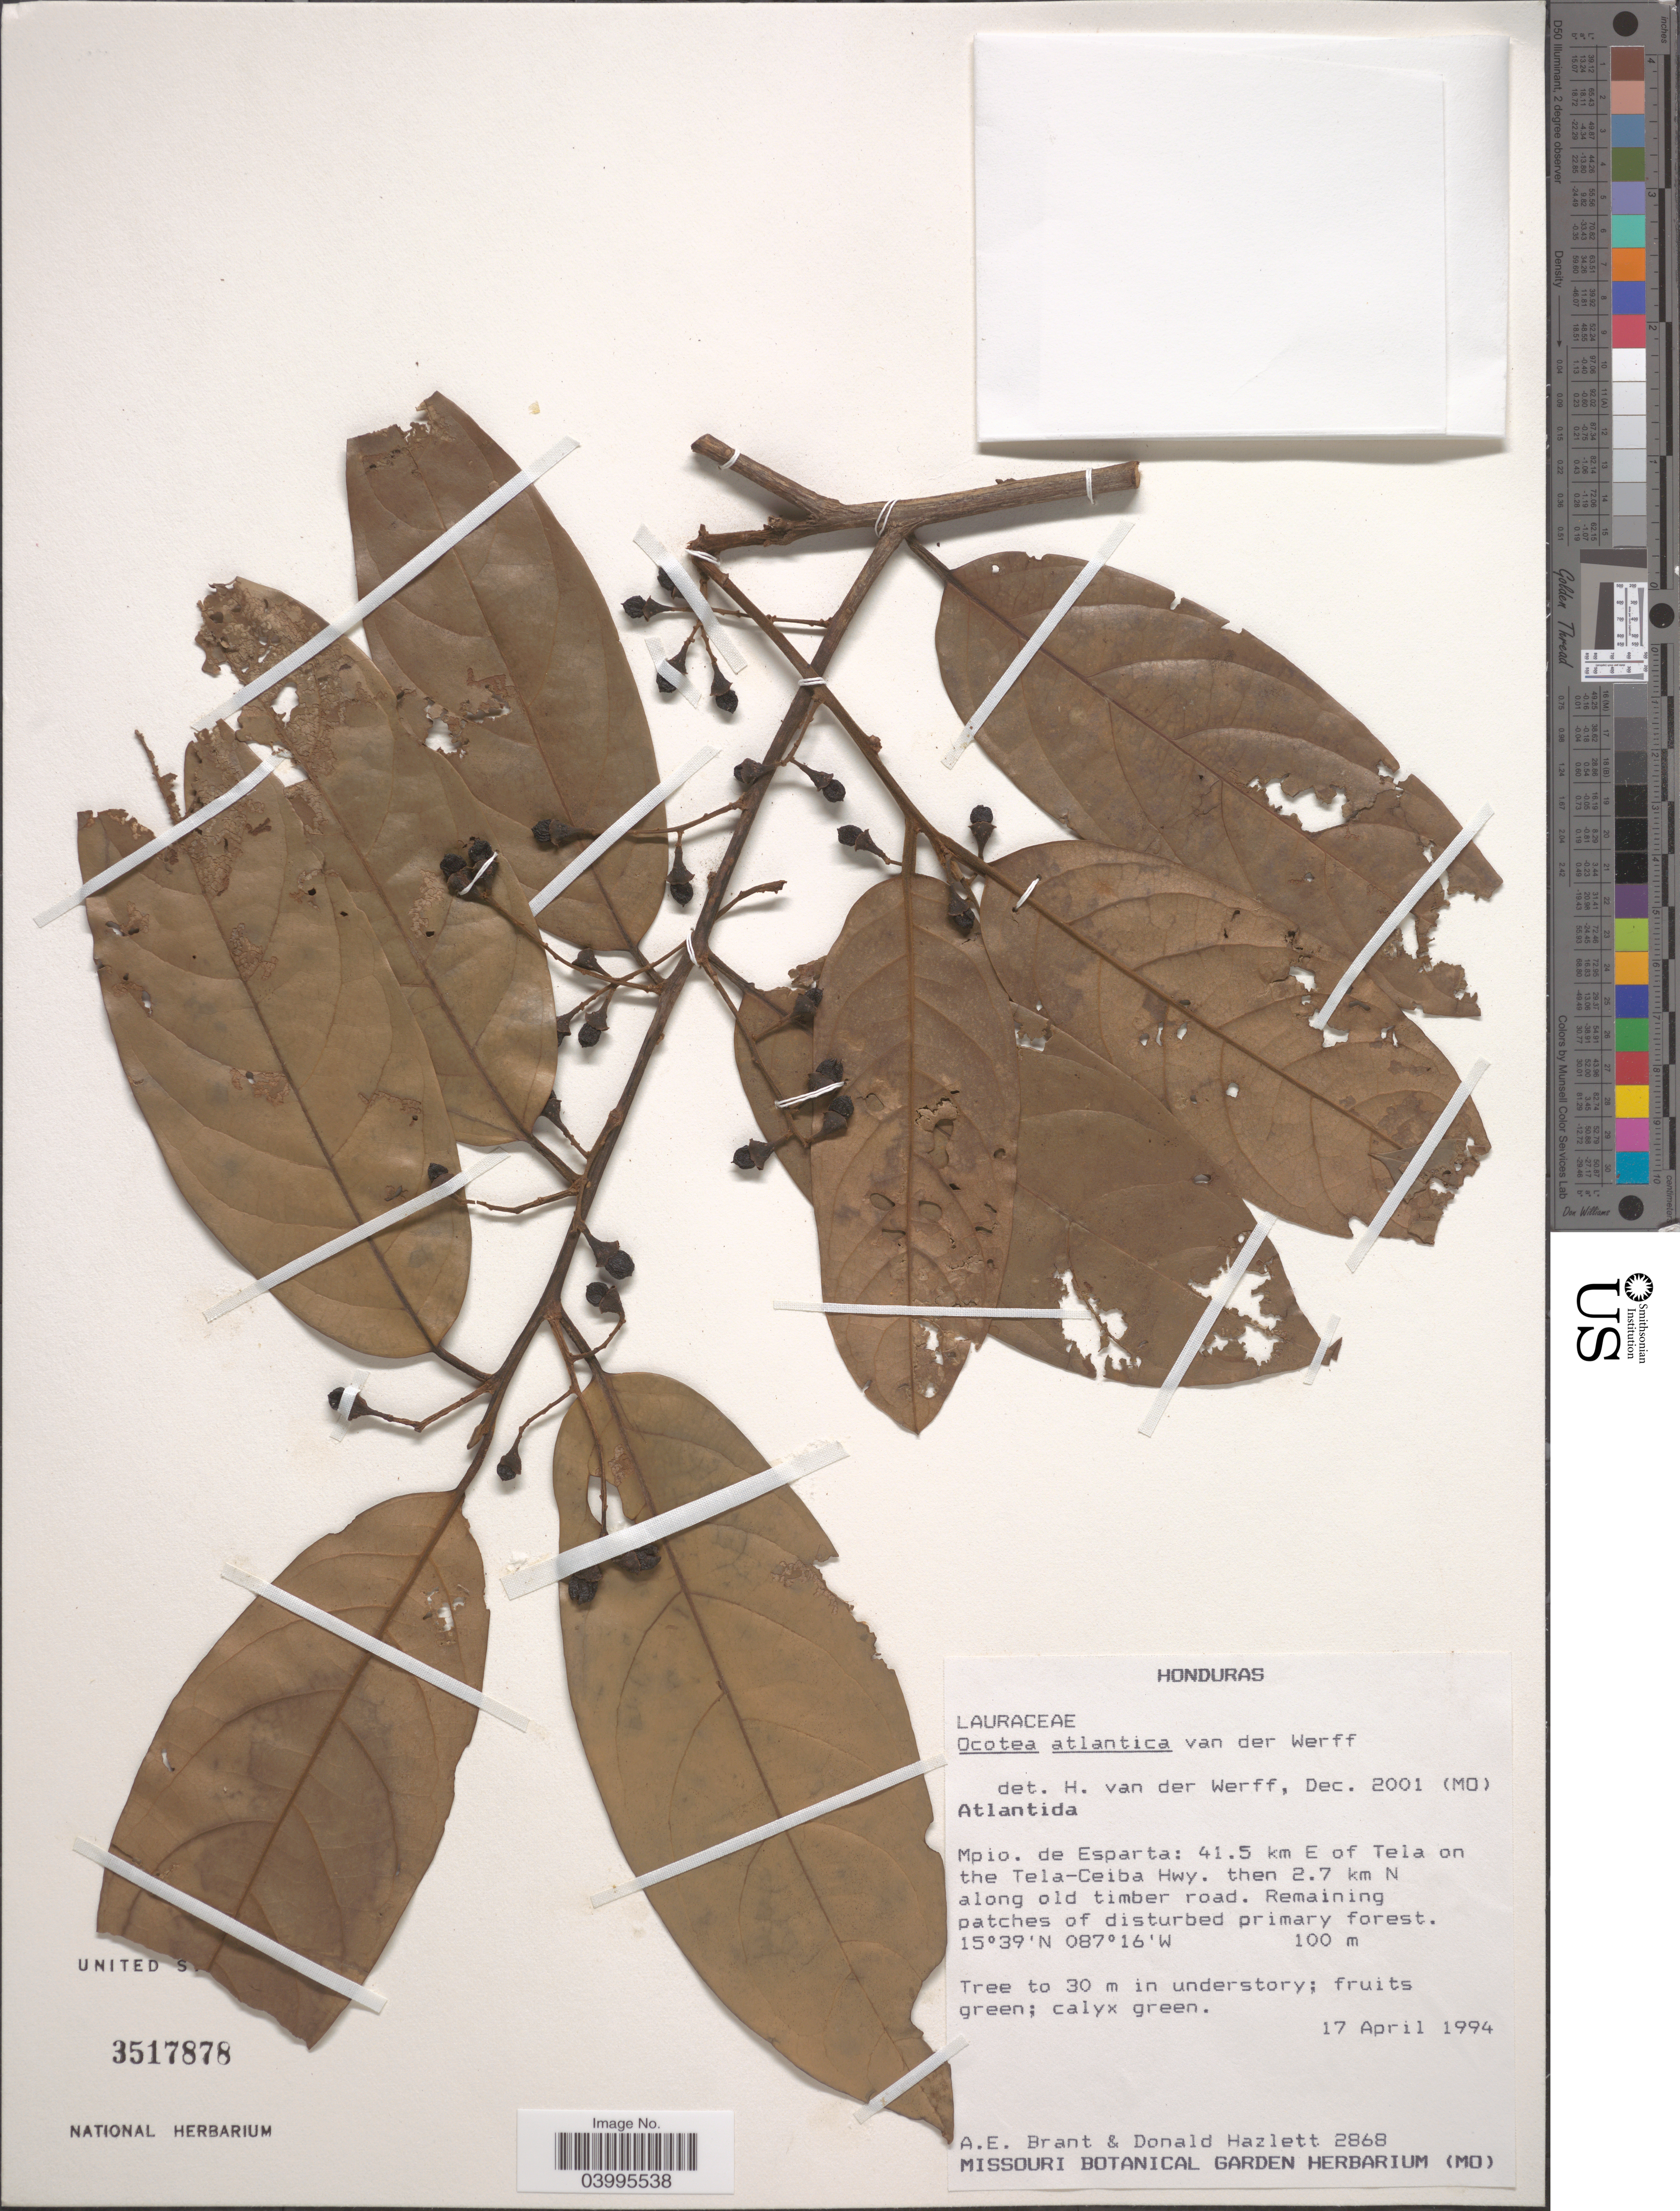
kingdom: Plantae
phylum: Tracheophyta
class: Magnoliopsida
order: Laurales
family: Lauraceae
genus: Ocotea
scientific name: Ocotea atlantica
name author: van der Werff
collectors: A. Brant & D. Hazlett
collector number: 2868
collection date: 1994-04-17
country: Honduras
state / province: Atlantida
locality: Mpio. de Esperata: 41.5 km E of Tela on the Tela-Ceiba Hwy. then 2.7 km N along old timber road.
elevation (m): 100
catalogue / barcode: US 3517878